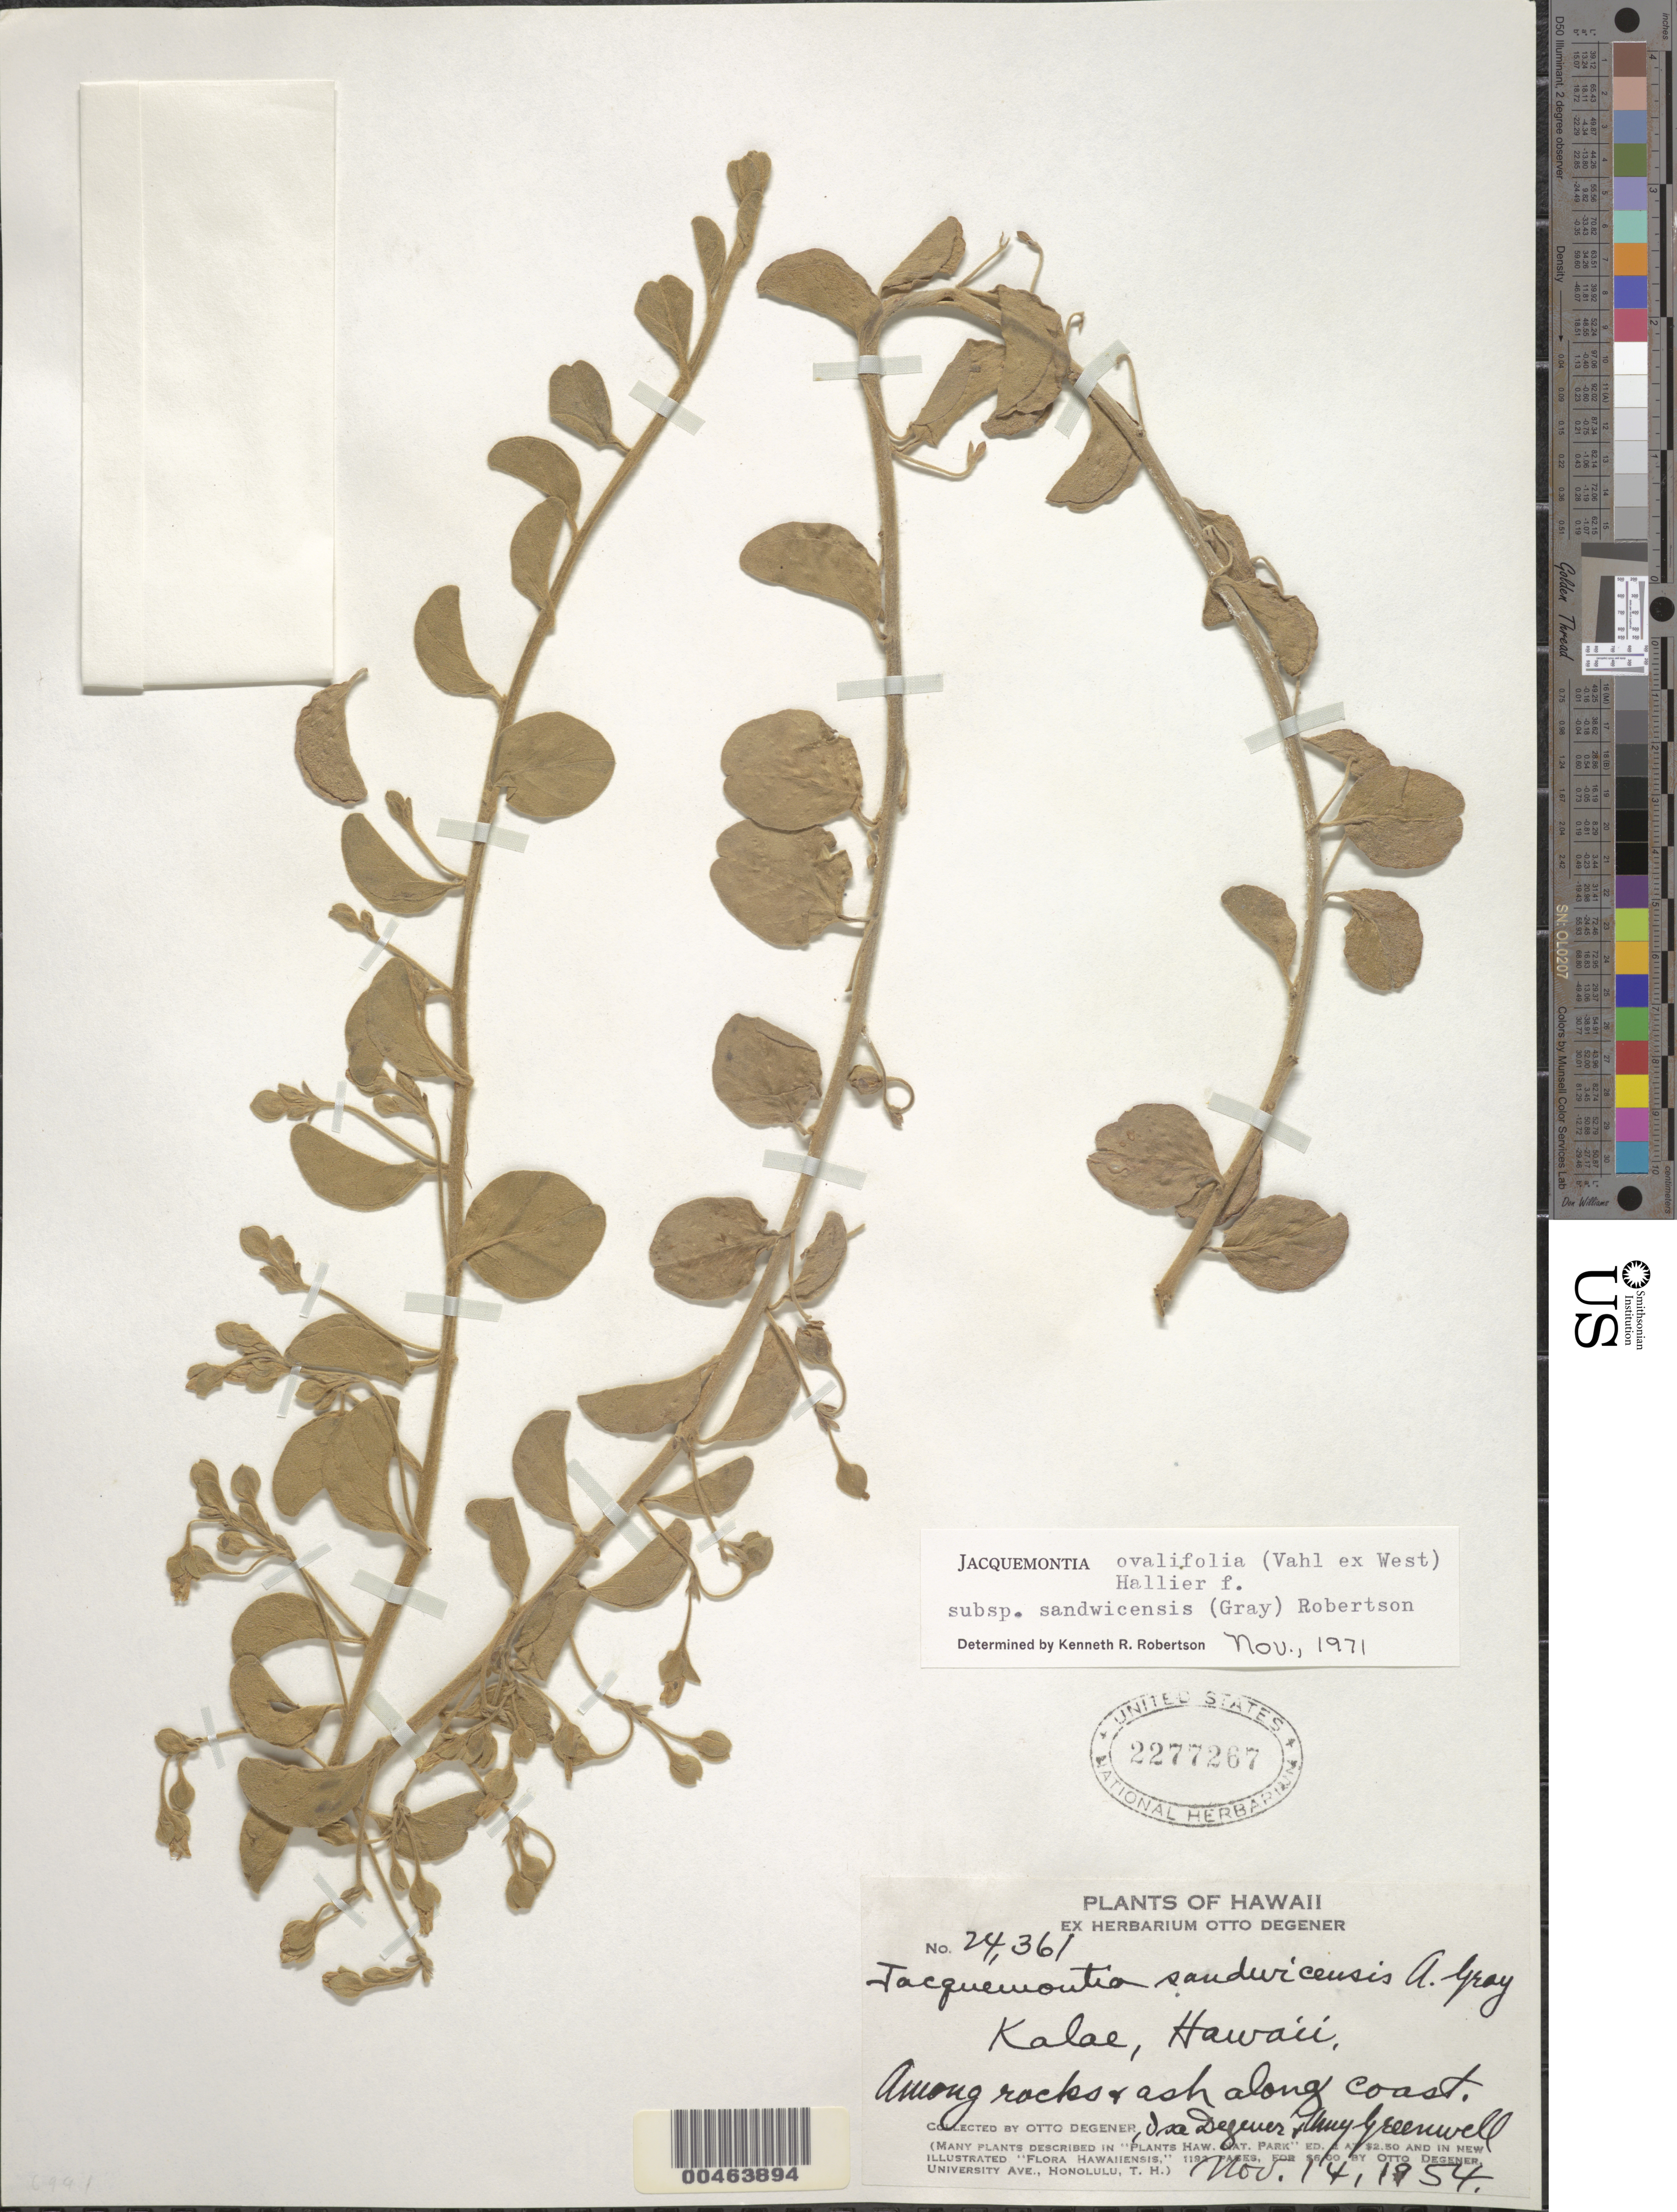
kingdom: Plantae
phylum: Tracheophyta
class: Magnoliopsida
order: Solanales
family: Convolvulaceae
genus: Jacquemontia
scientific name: Jacquemontia sandwicensis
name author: A. Gray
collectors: O. Degener, I. Degener & A. B. Greenwell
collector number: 24361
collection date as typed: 14 Nov 1954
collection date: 1954-11-14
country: United States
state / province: Hawaii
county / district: Kauai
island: Kaua'i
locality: Kalae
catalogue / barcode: US 2277267